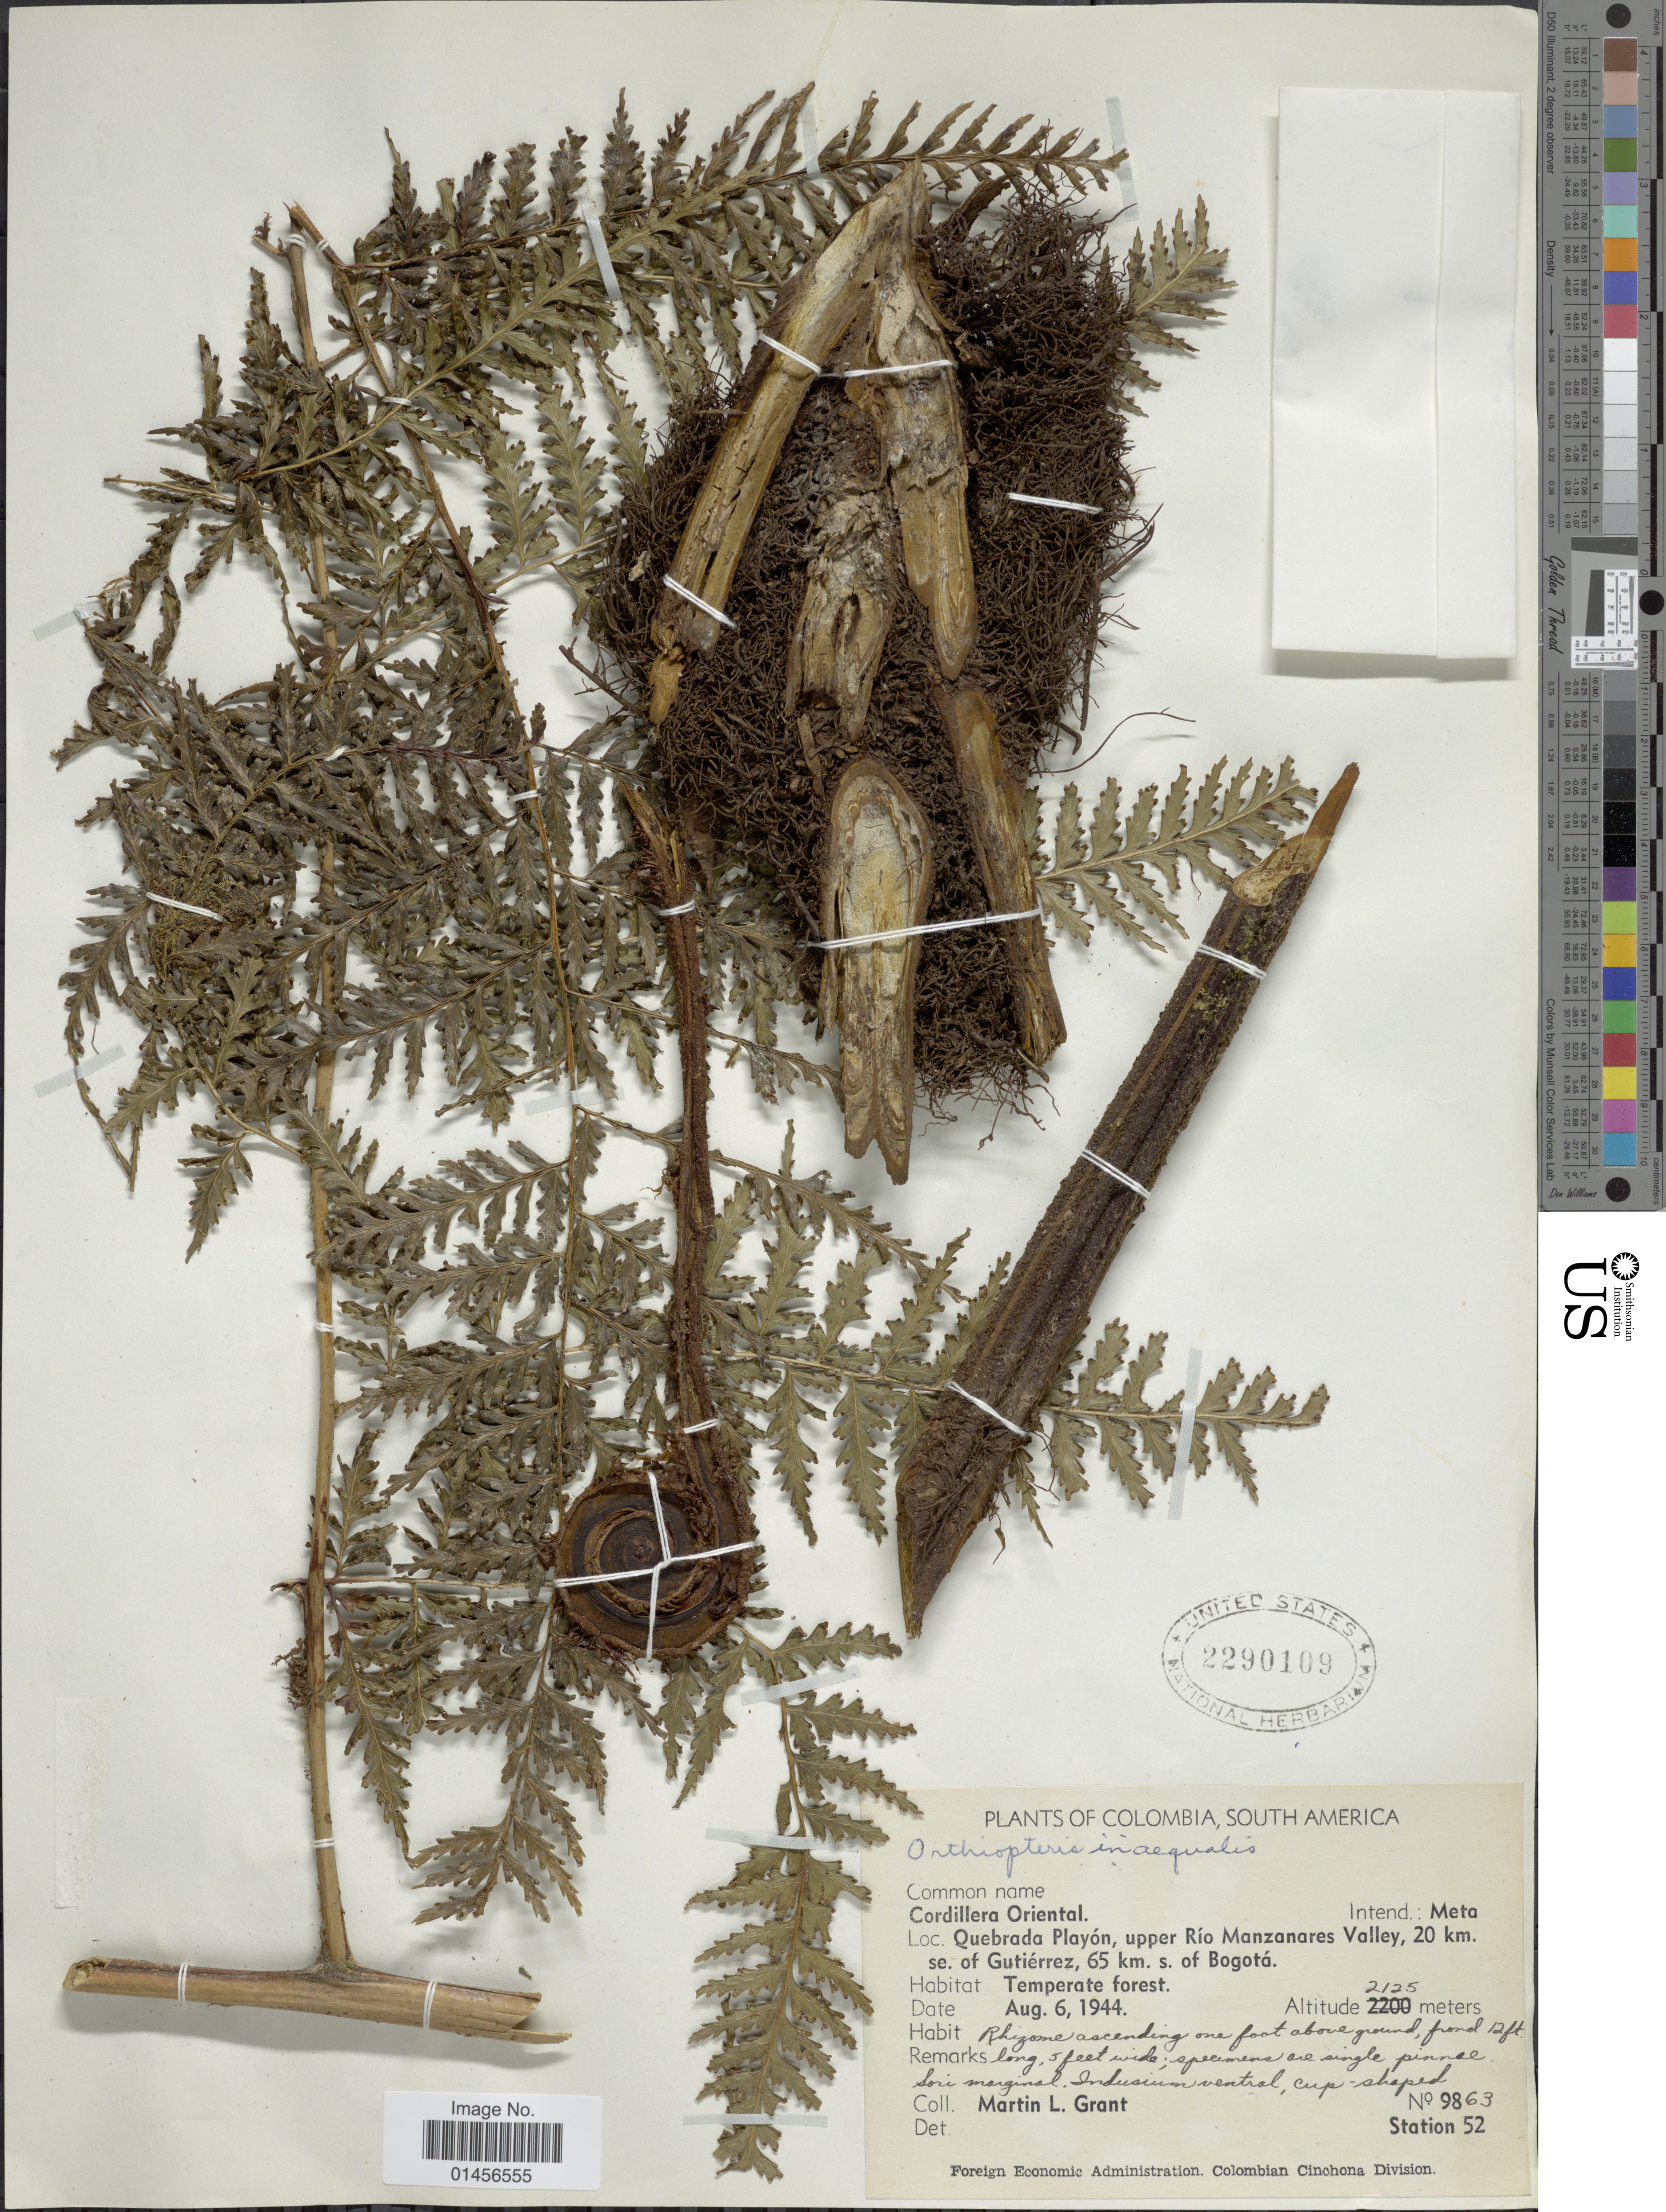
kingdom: Plantae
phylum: Tracheophyta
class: Polypodiopsida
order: Polypodiales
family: Saccolomataceae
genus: Saccoloma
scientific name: Saccoloma inaequale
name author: (Kunze) Mett.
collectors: M. L. Grant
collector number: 9863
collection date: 1944-08-06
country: Colombia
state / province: Meta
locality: Cordillera Oriental, Intend,: Meta, Quebrada Playón, upper Manzanares Vallley, 20 km se. of Gutiérrez, 65 km. s of Bogotá, Intend: Meta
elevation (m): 2125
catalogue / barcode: US 2290109